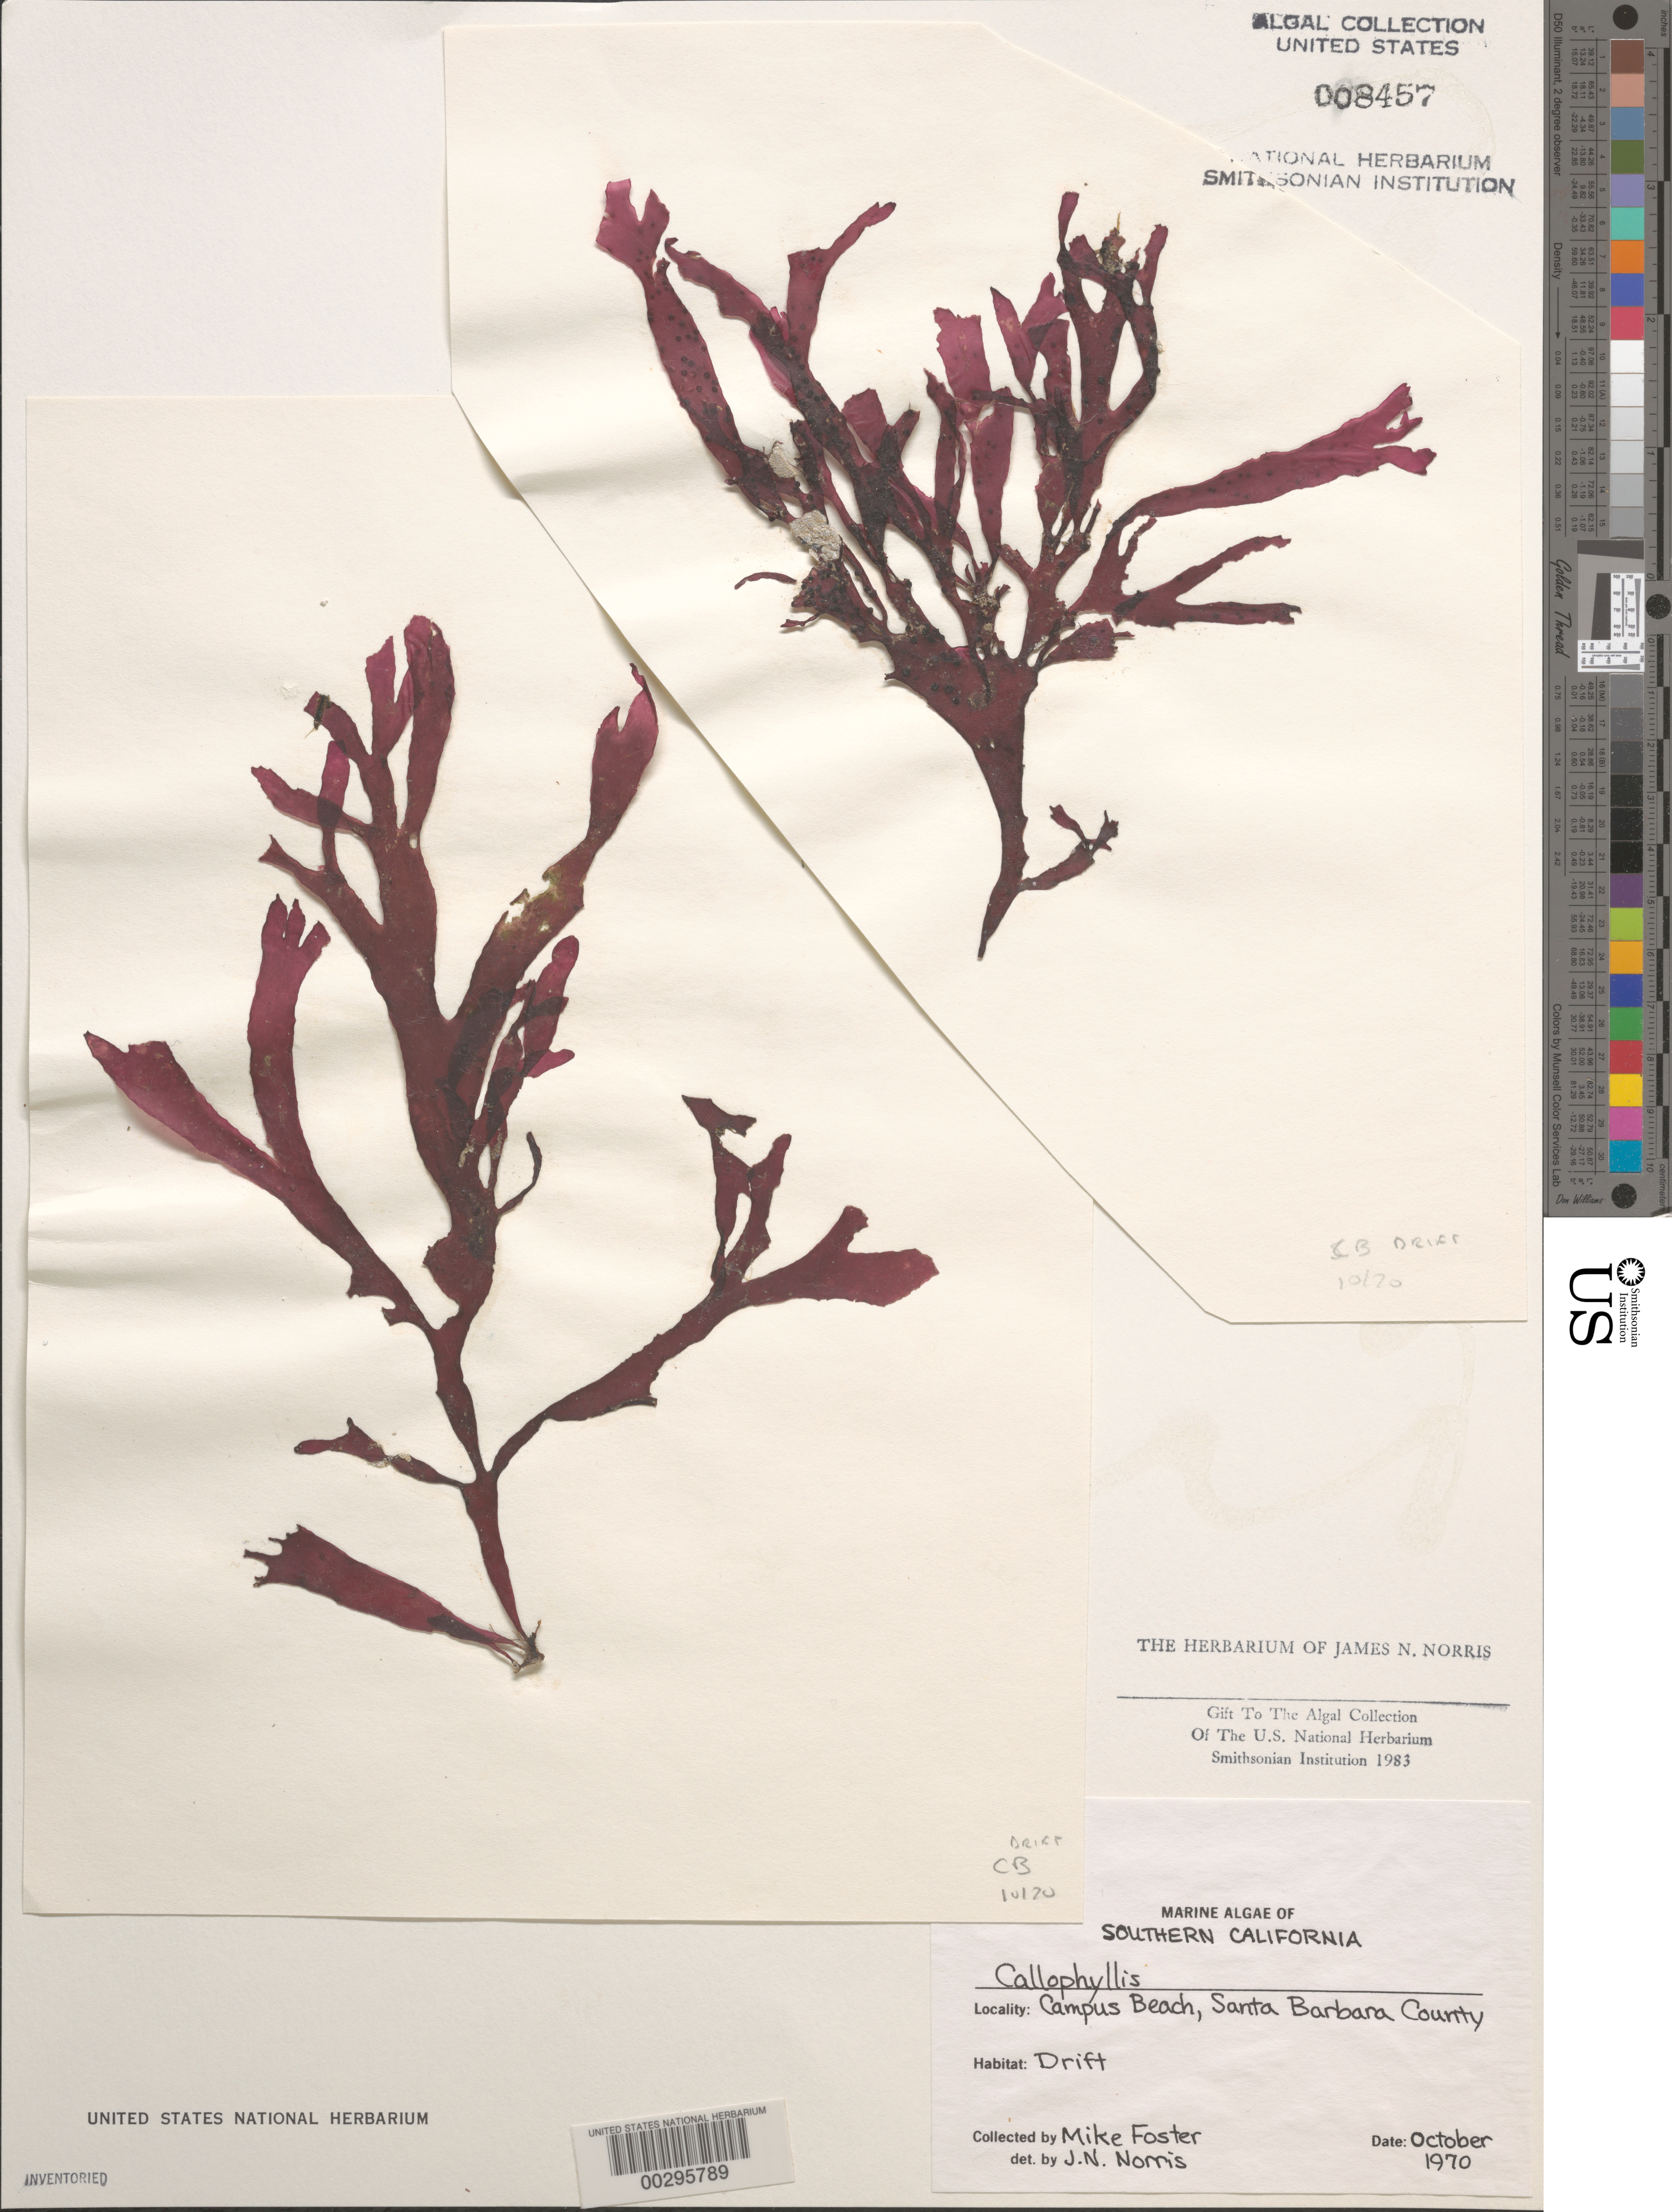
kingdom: Plantae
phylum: Rhodophyta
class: Florideophyceae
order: Gigartinales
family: Kallymeniaceae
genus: Callophyllis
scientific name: Callophyllis sp.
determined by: Norris, James N.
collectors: M. Foster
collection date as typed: Oct 1970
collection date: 1970-10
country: United States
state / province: California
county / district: Santa Barbara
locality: Campus Beach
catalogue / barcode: US 8457